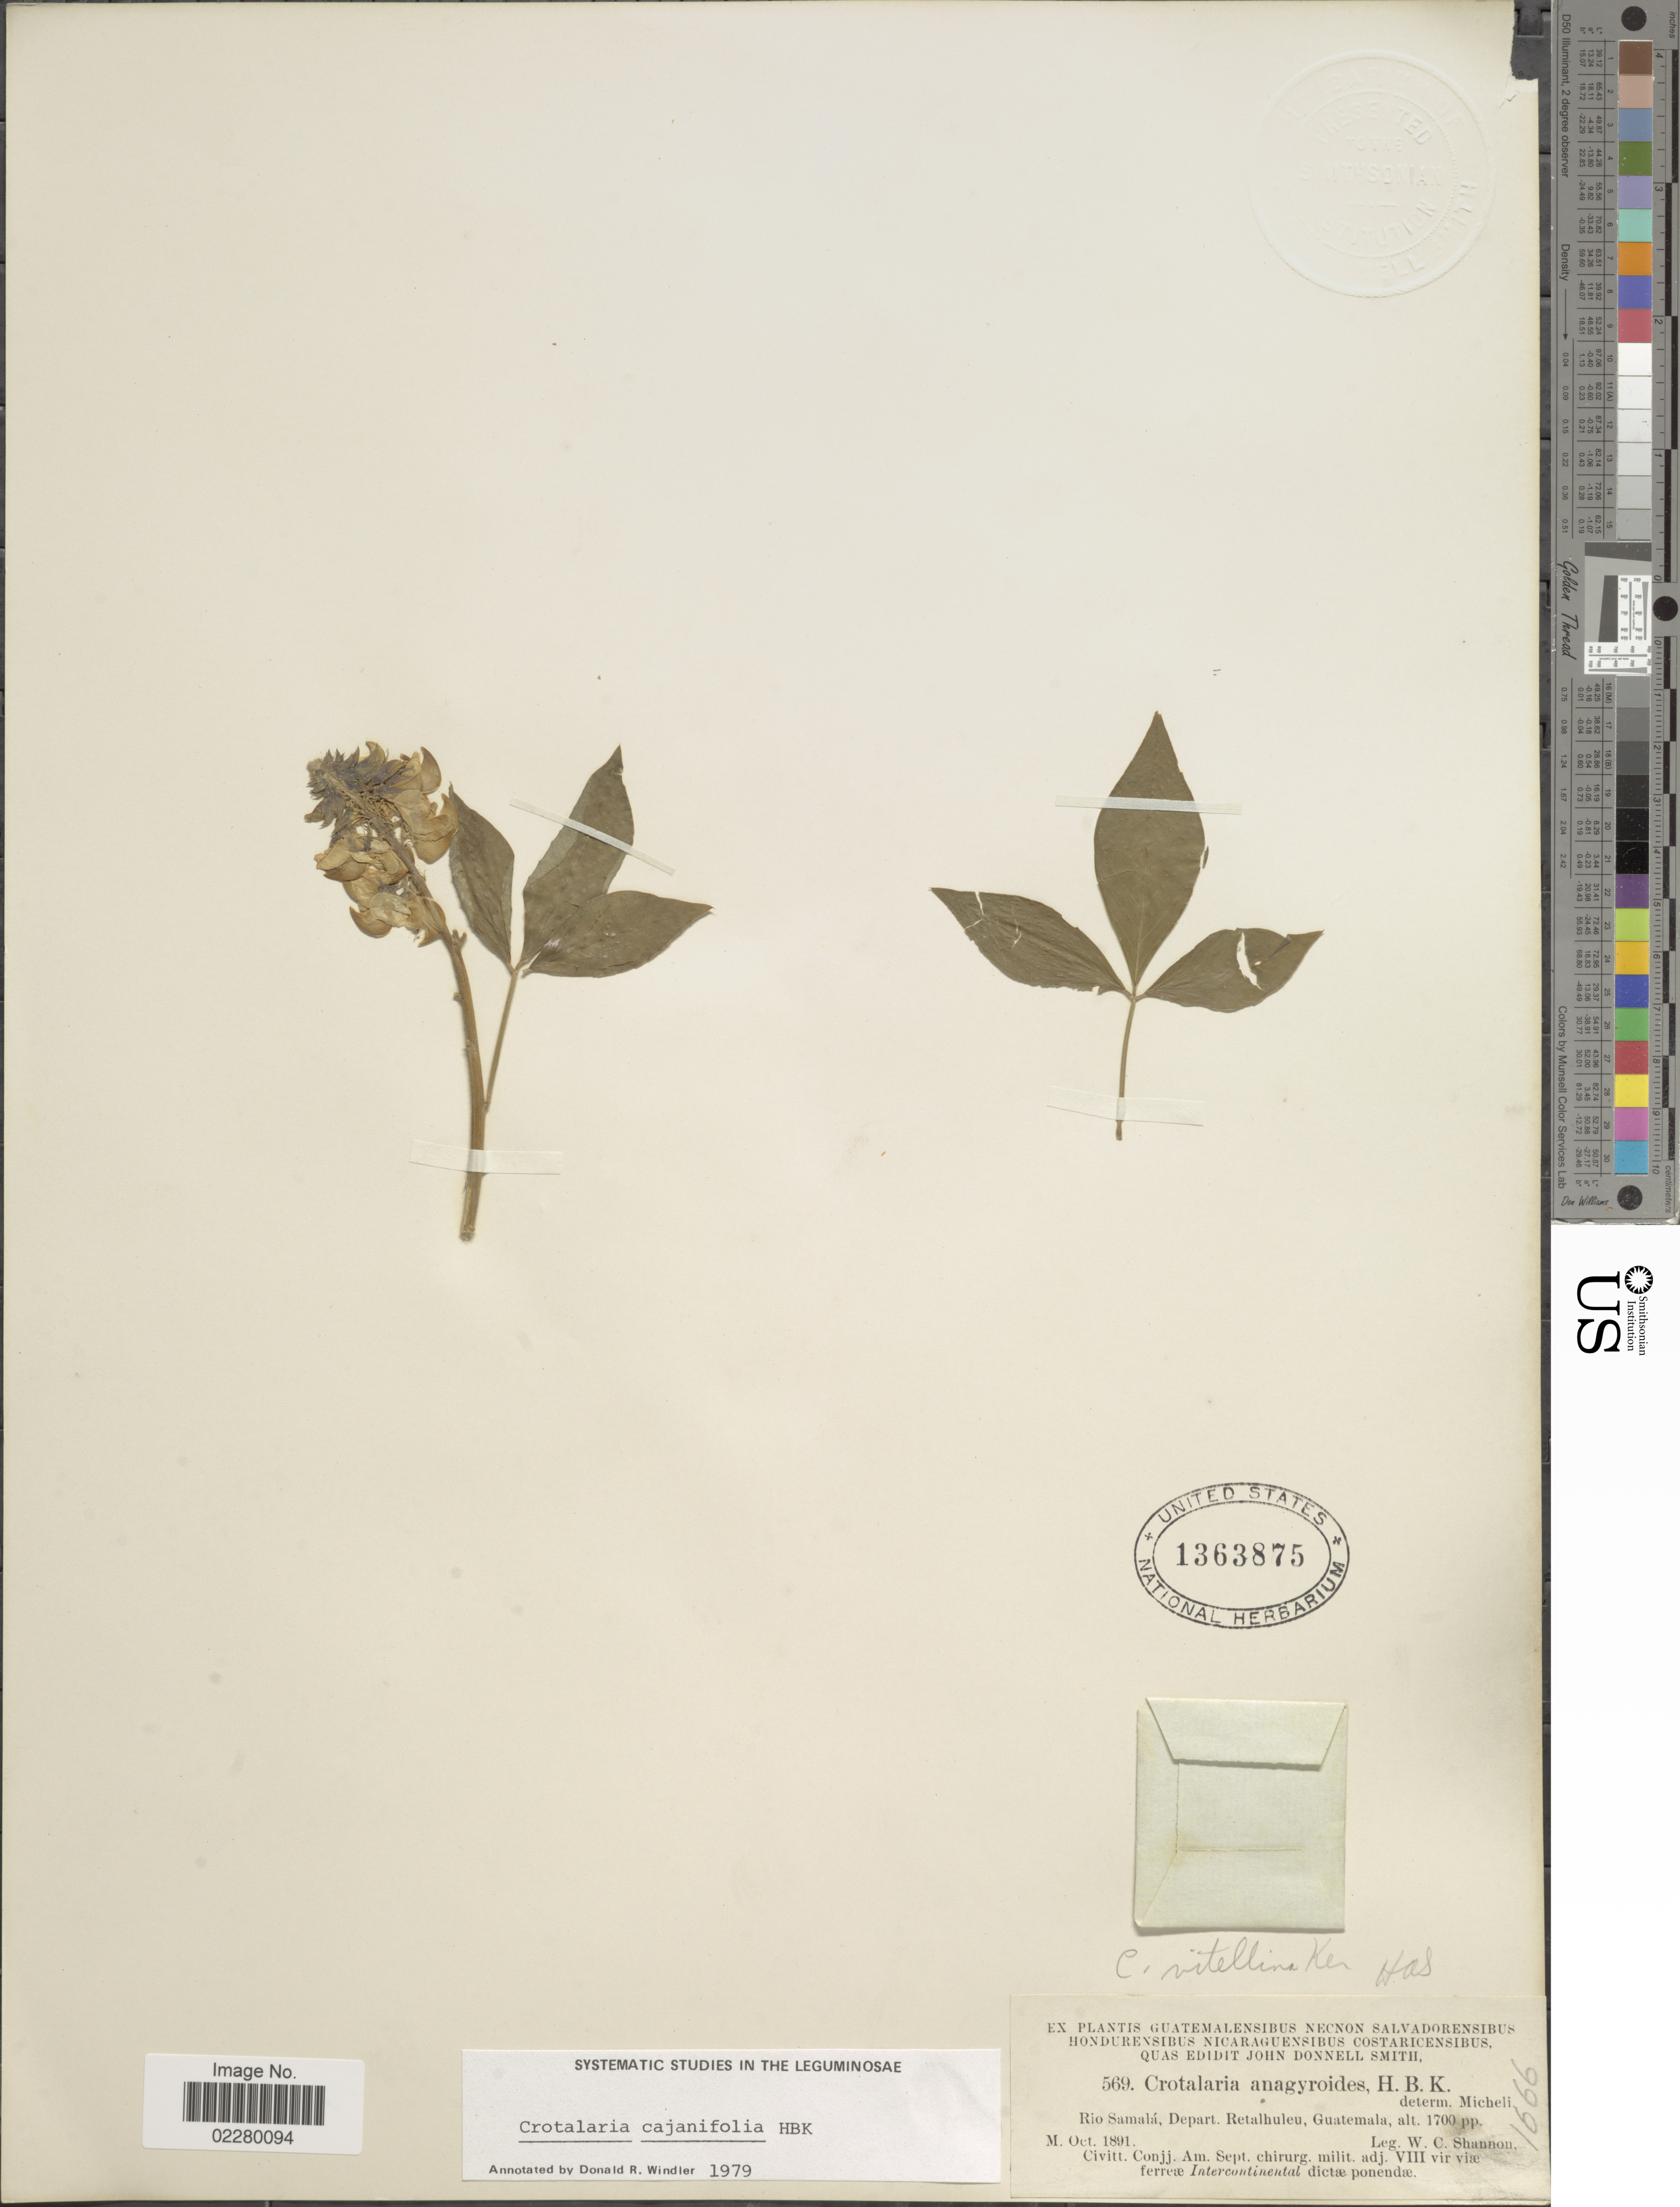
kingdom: Plantae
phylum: Tracheophyta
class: Magnoliopsida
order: Fabales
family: Fabaceae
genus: Crotalaria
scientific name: Crotalaria cajanifolia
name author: Kunth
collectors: W. C. Shannon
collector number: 569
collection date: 1891-10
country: Guatemala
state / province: Retalhuleu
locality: Rio Samalá, Depart. Retalhuleu, Guatemala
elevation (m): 518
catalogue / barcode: US 1363875